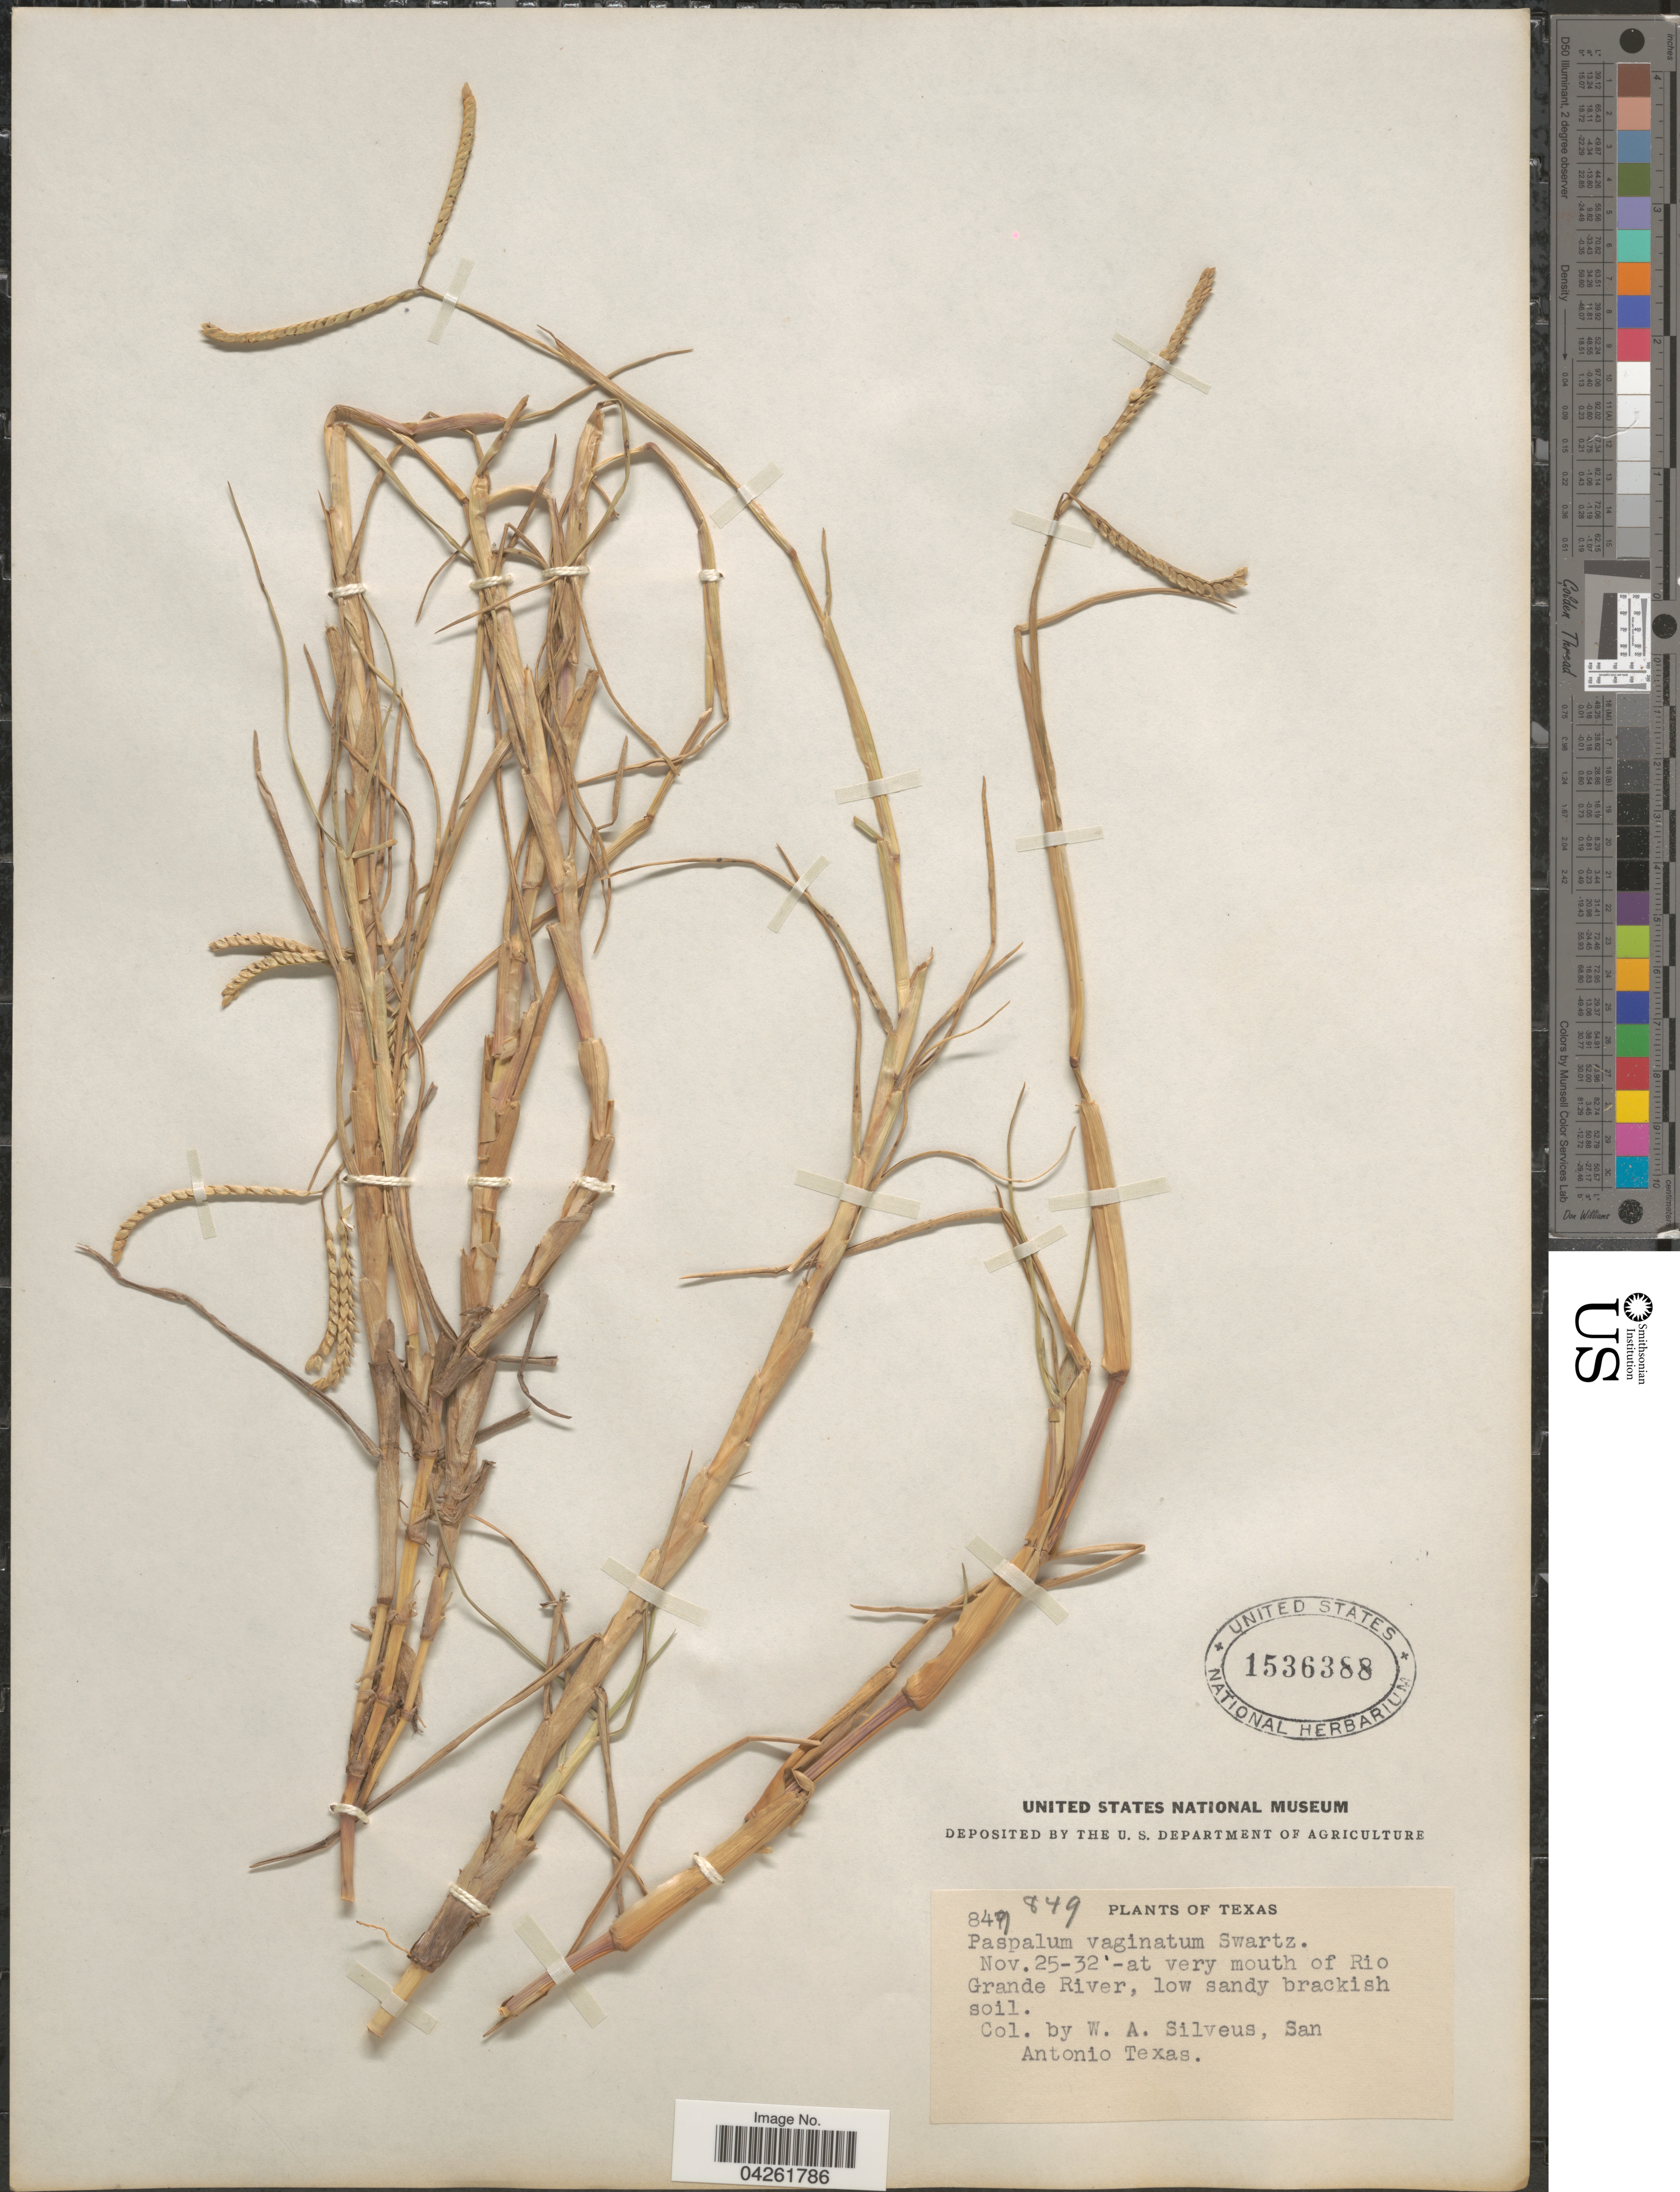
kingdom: Plantae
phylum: Tracheophyta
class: Liliopsida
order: Poales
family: Poaceae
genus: Paspalum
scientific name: Paspalum distichum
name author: L.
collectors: W. Silveus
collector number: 849/847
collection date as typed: Transcribed d/m/y: 25/11/32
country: United States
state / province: Texas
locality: At very mouth of Rio Grande River, low sandy brackish soil.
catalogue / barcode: US 1536388